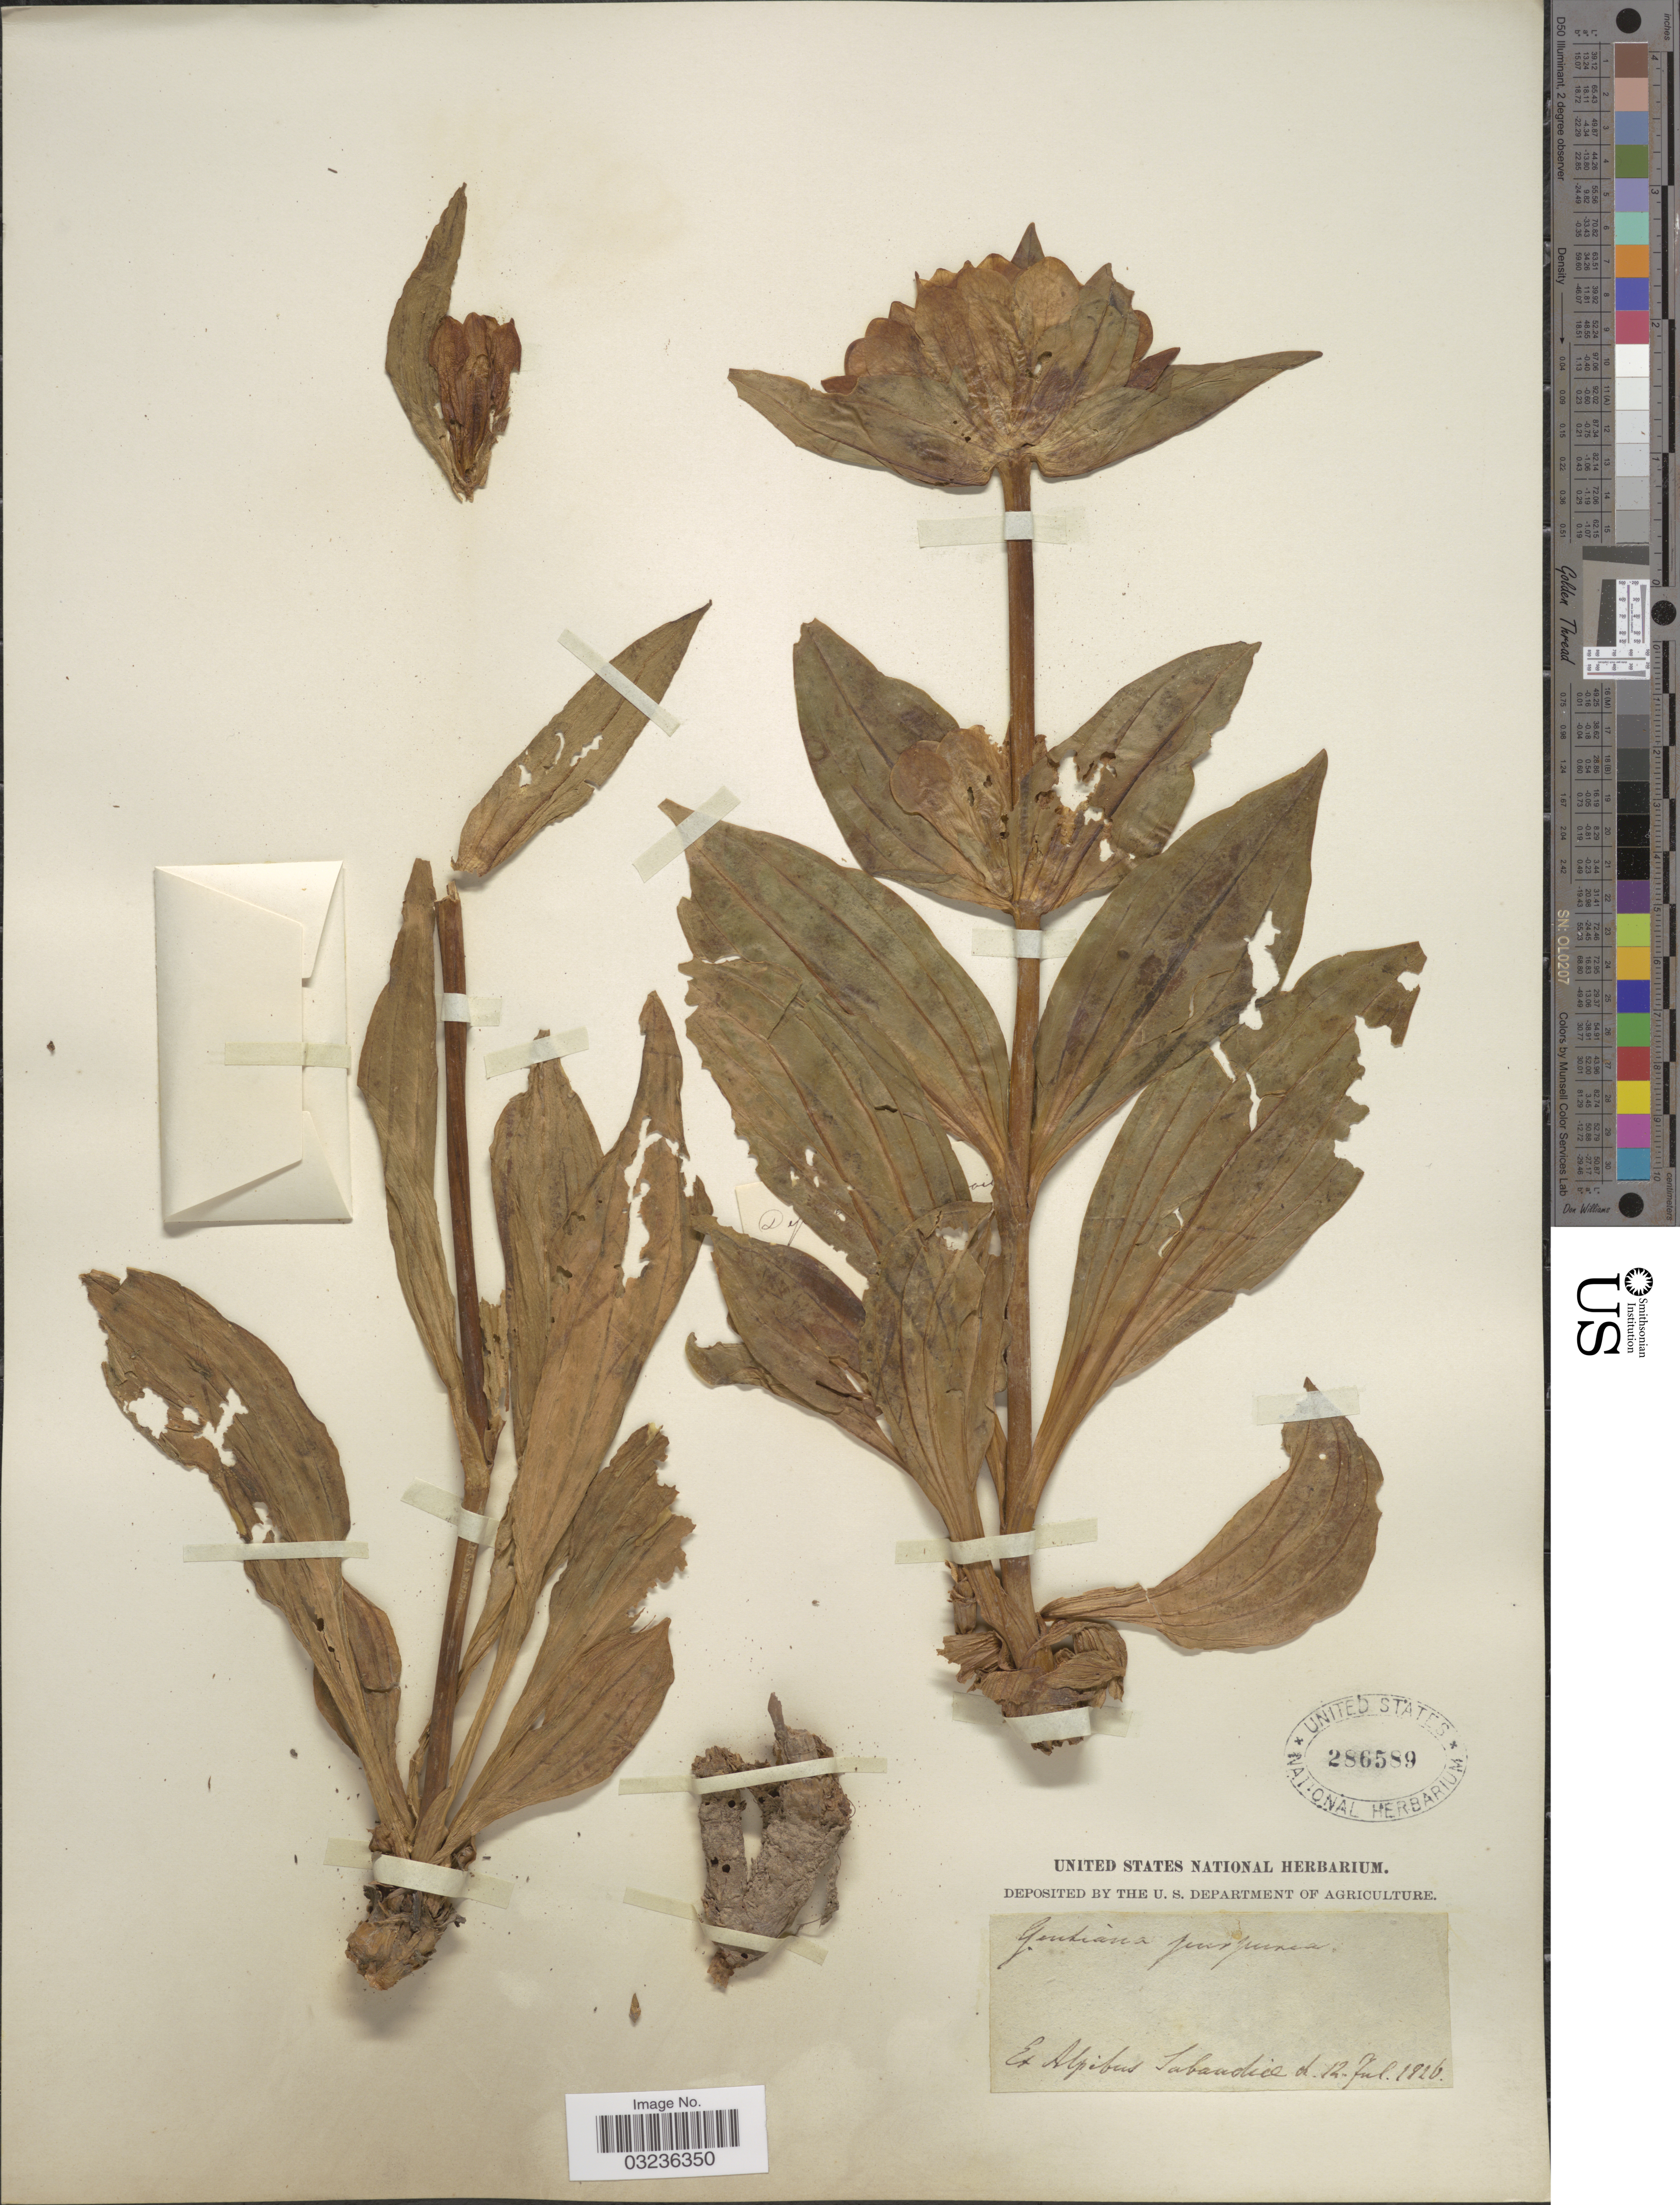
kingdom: Plantae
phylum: Tracheophyta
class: Magnoliopsida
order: Gentianales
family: Gentianaceae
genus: Gentiana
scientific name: Gentiana purpurea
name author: L.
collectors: ex herb. United States National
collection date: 1826-07-12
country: France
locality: Ex Alpibus Sabaudiae.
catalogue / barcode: US 286589